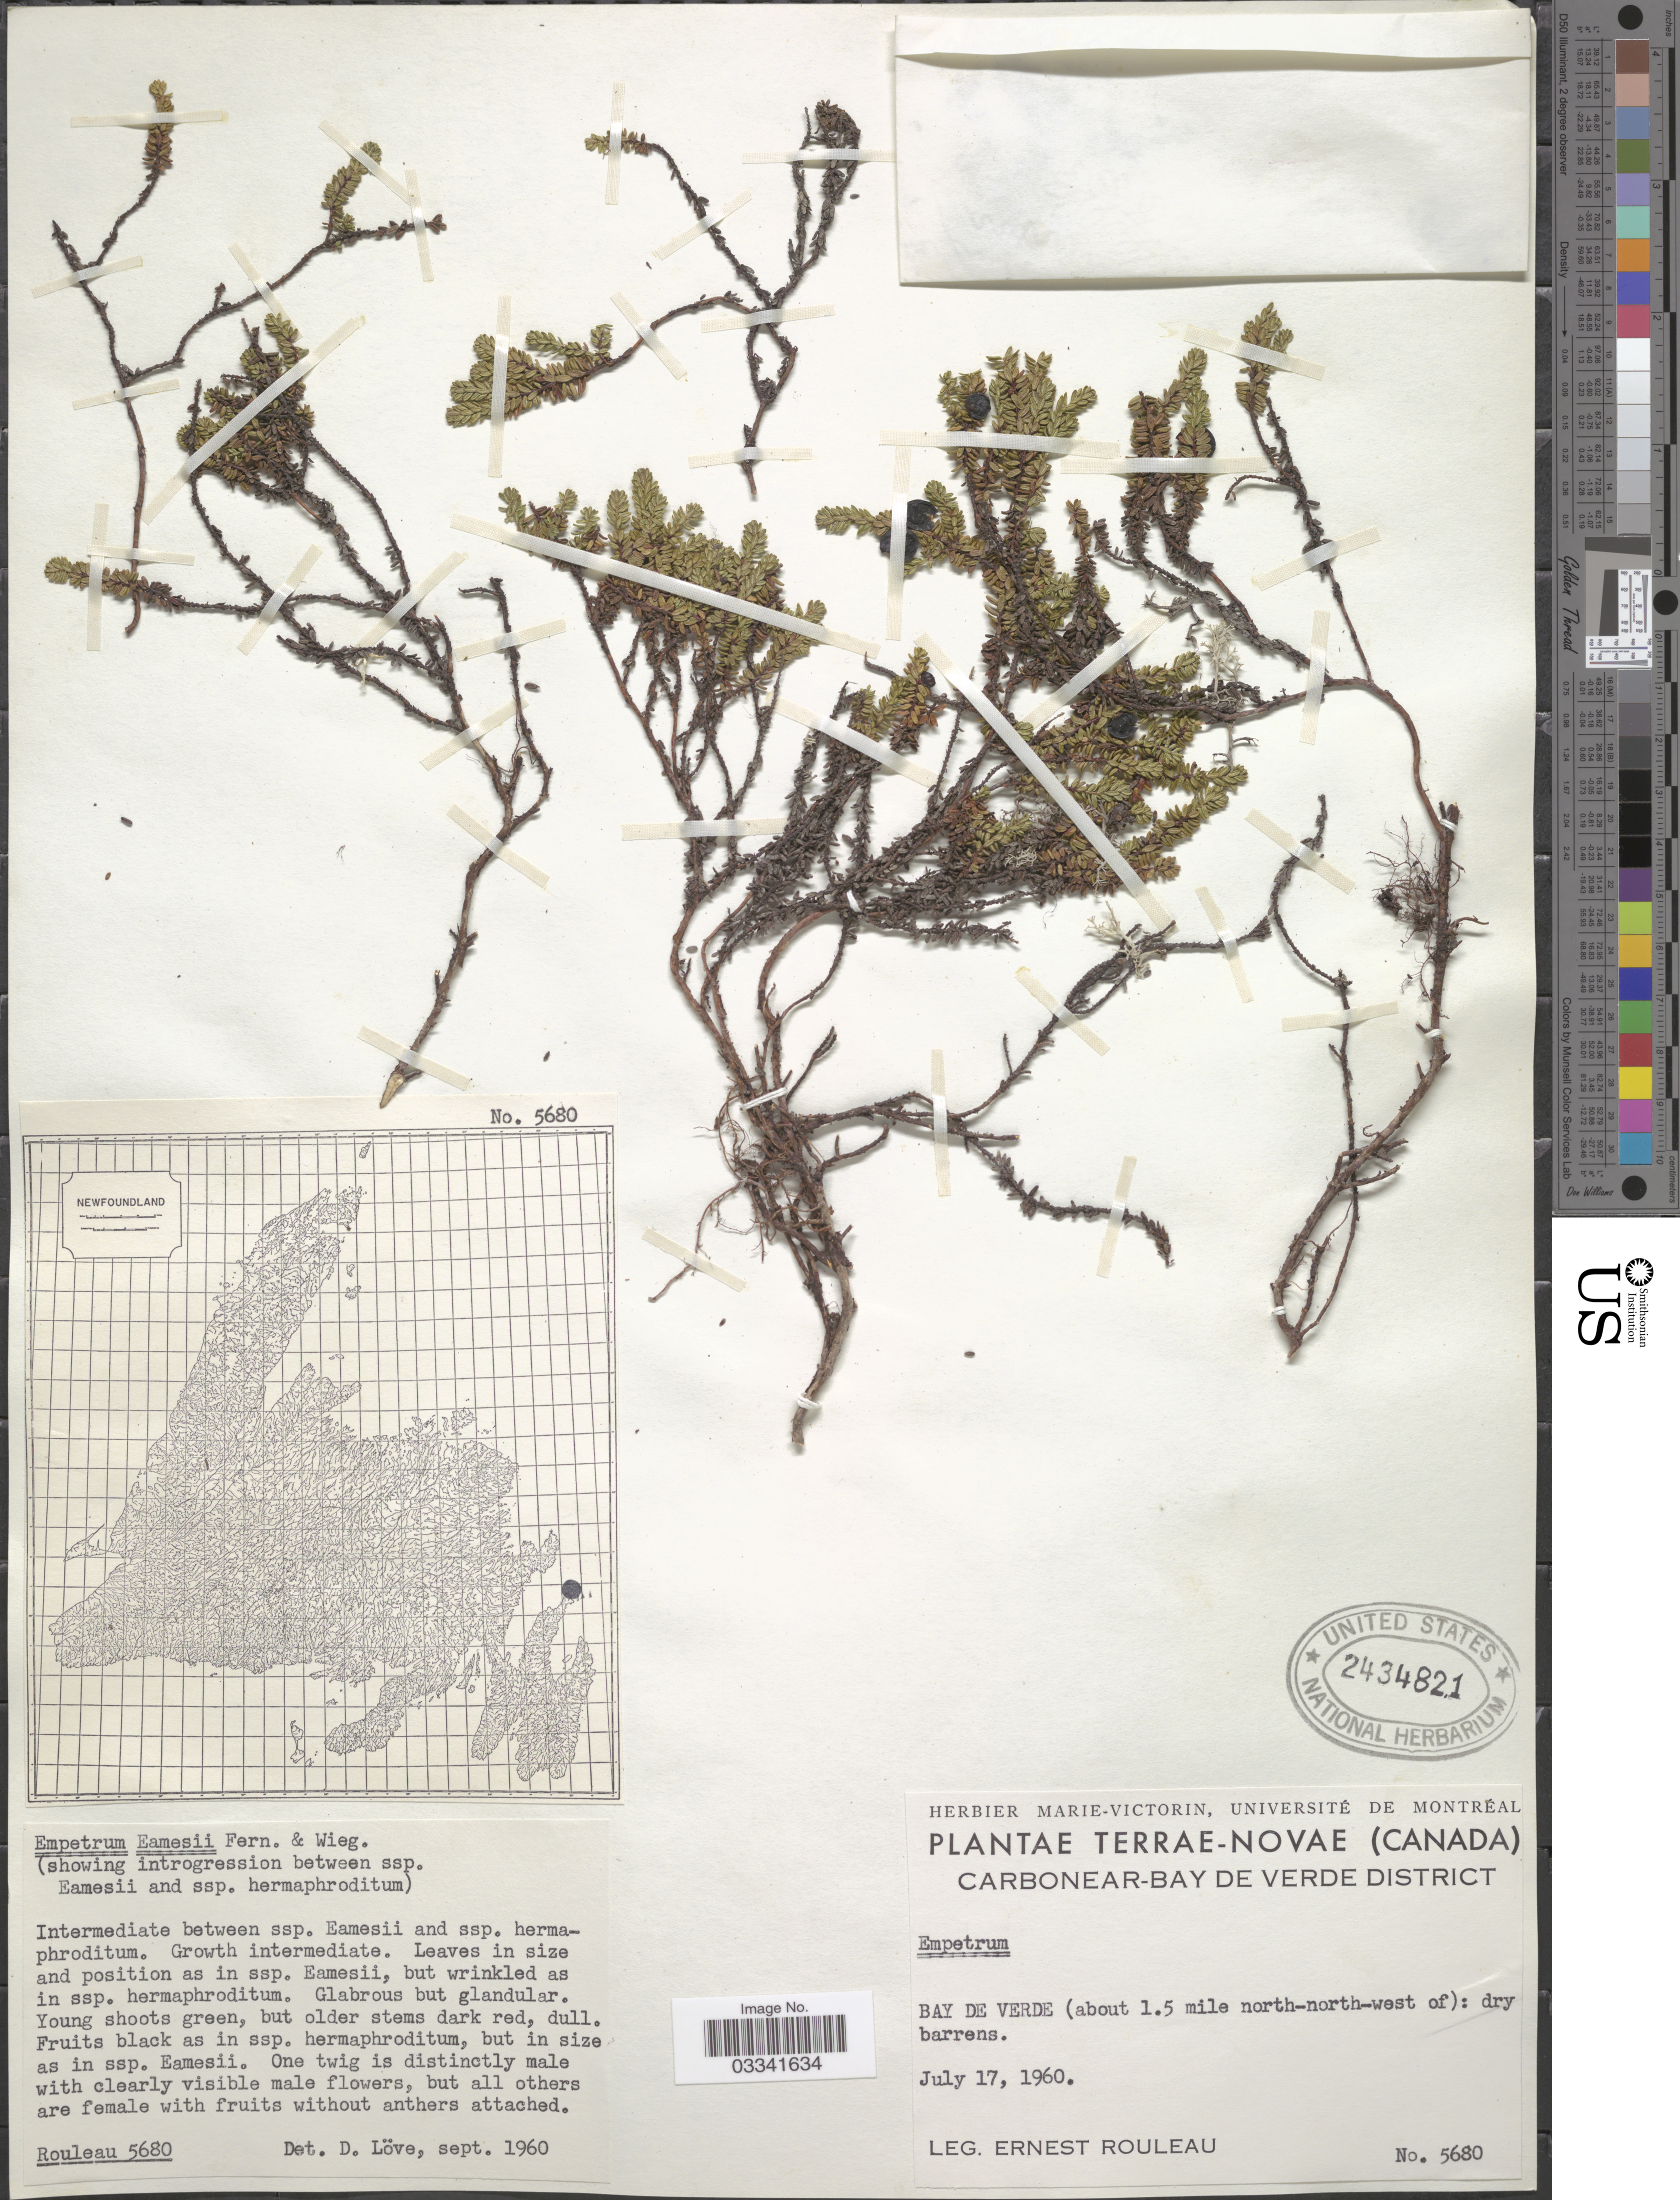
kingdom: Plantae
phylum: Tracheophyta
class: Magnoliopsida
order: Ericales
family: Ericaceae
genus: Empetrum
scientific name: Empetrum eamesii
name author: Fernald & Wiegand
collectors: J. Rouleau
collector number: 5680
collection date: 1960-07-17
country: Canada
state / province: Newfoundland and Labrador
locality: Terrae - Novae. Carbonear-Bay de Verde District. Bay de Verde (about 1.5 mile north-north-west of): dry barrens.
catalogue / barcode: US 2434821